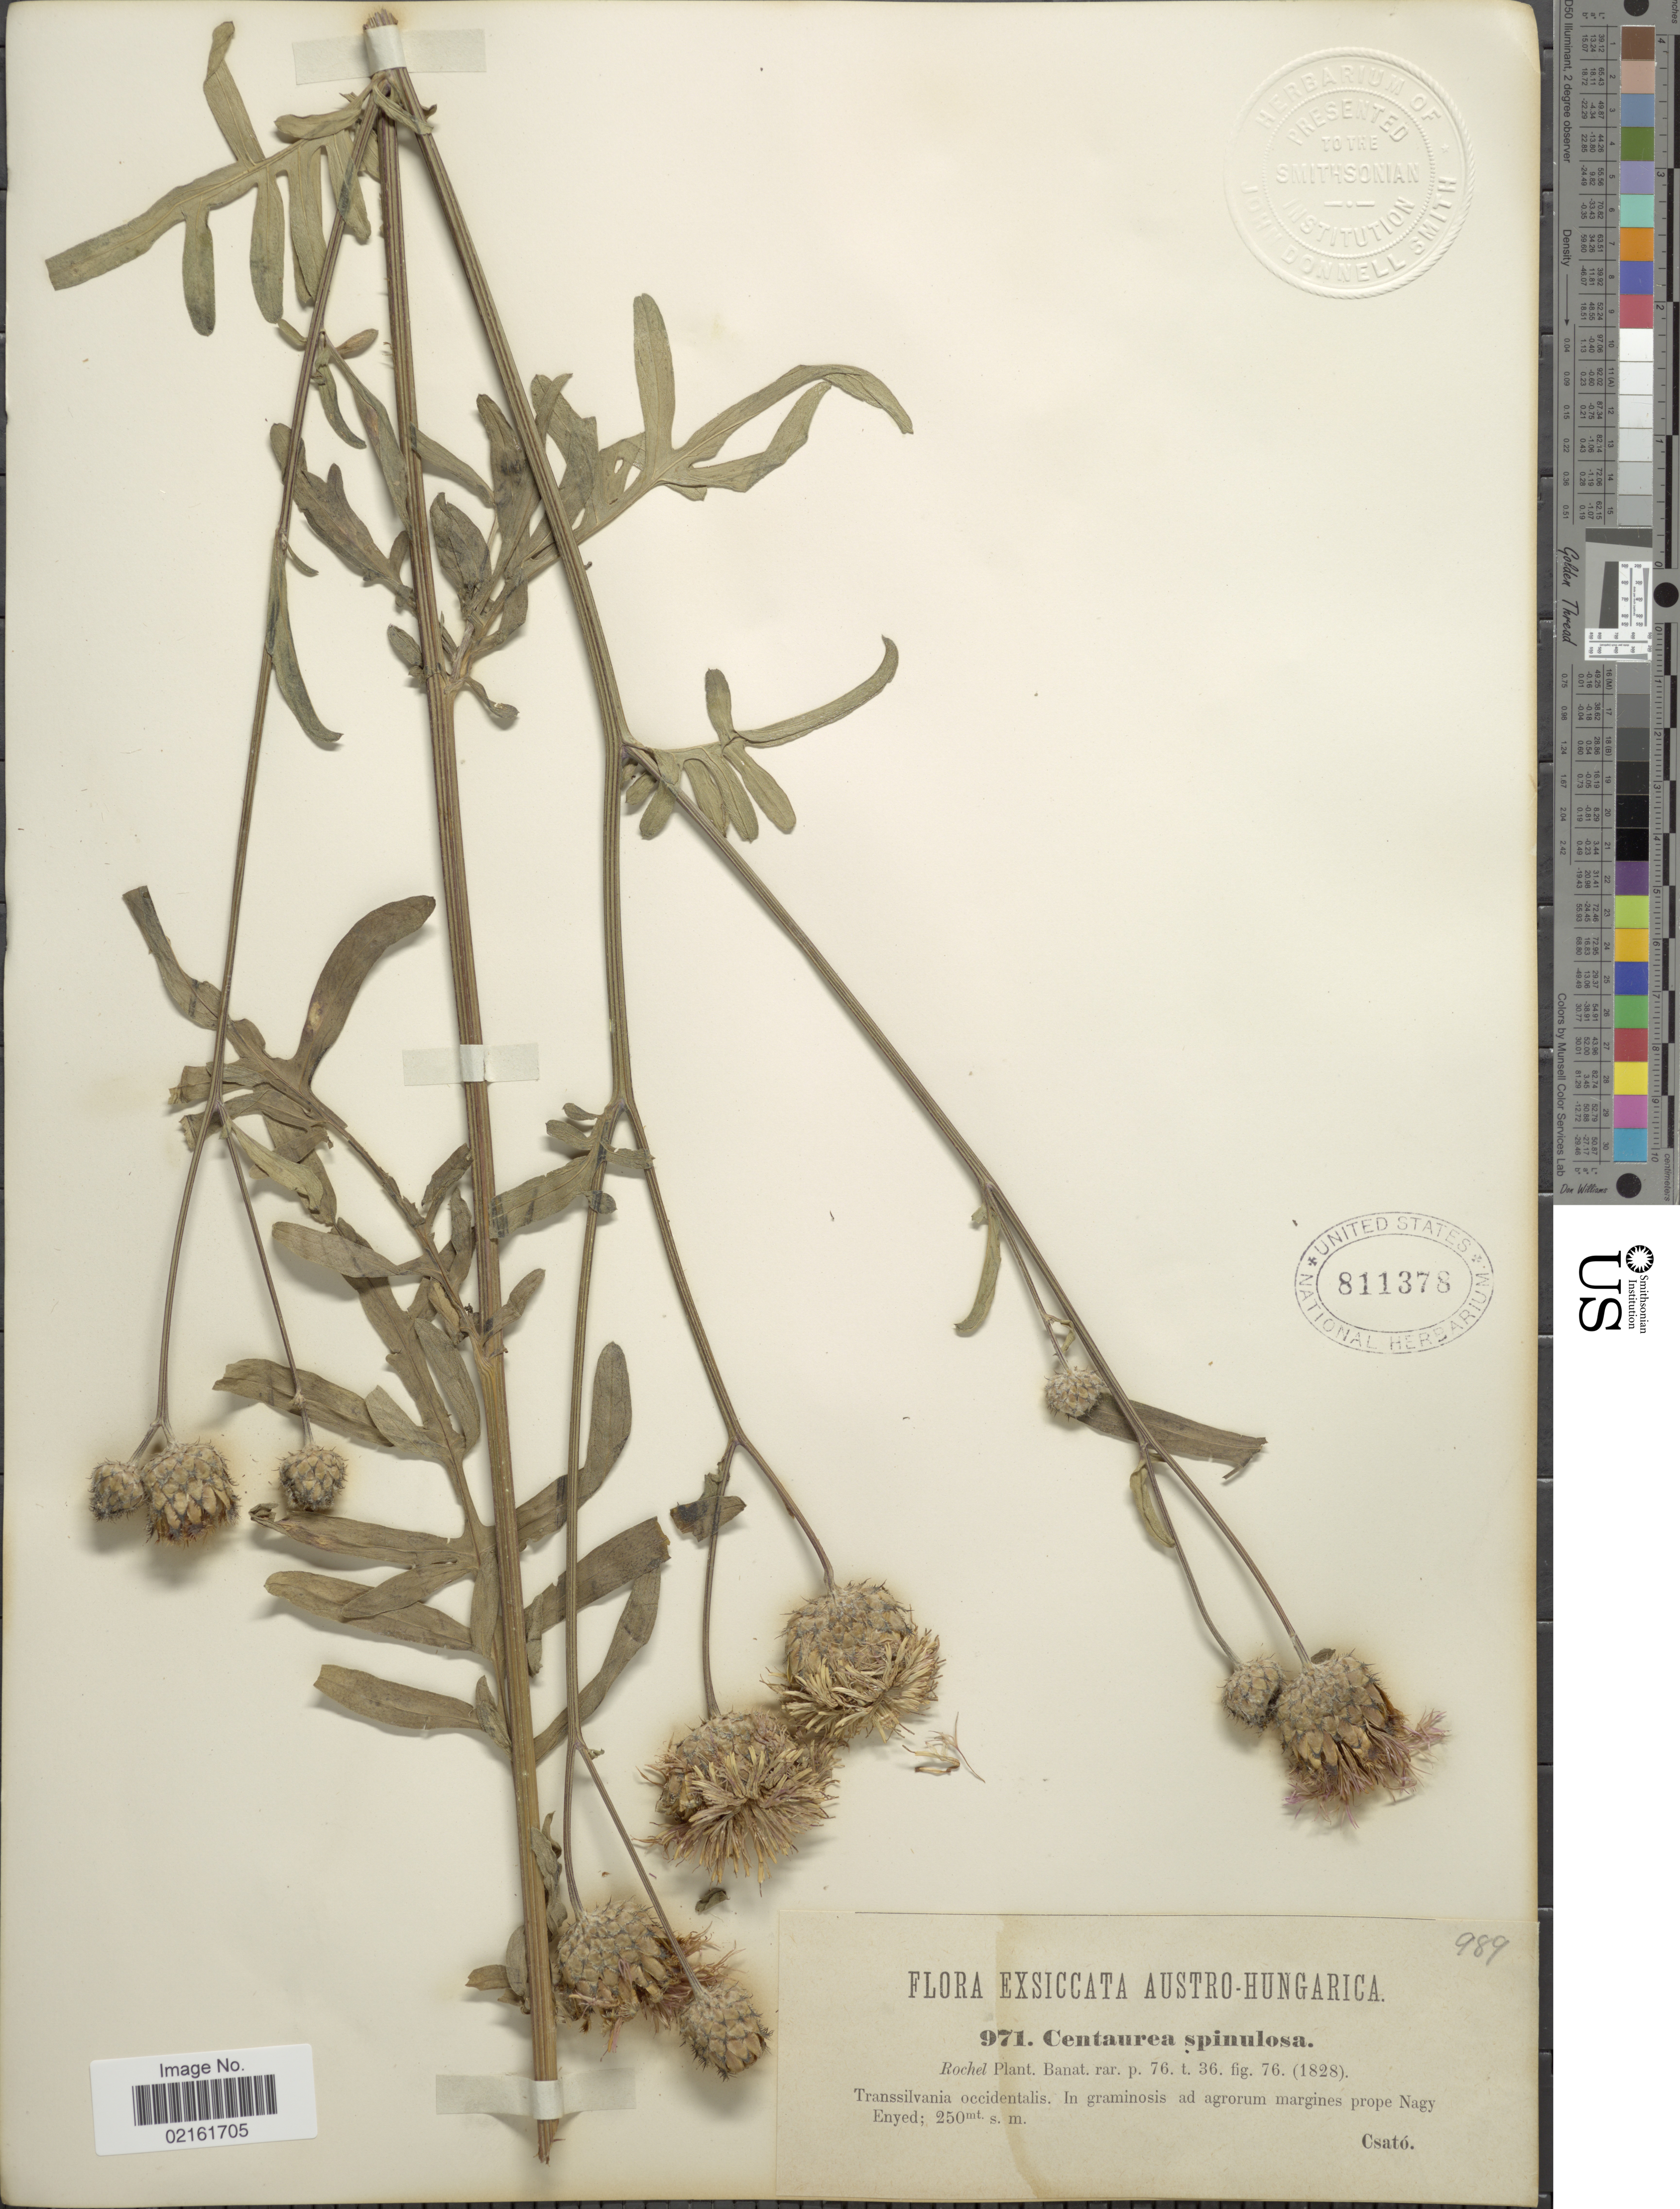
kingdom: Plantae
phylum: Tracheophyta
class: Magnoliopsida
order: Asterales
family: Asteraceae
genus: Centaurea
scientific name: Centaurea scabiosa subsp. cephalariifolia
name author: (Willk.) Greuter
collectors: Csató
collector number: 971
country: Romania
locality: Austro-Hungarica. Transsilvania occidentalis. In graminosis ad agrorum margines prope Nagy Enyed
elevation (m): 250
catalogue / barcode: US 811378